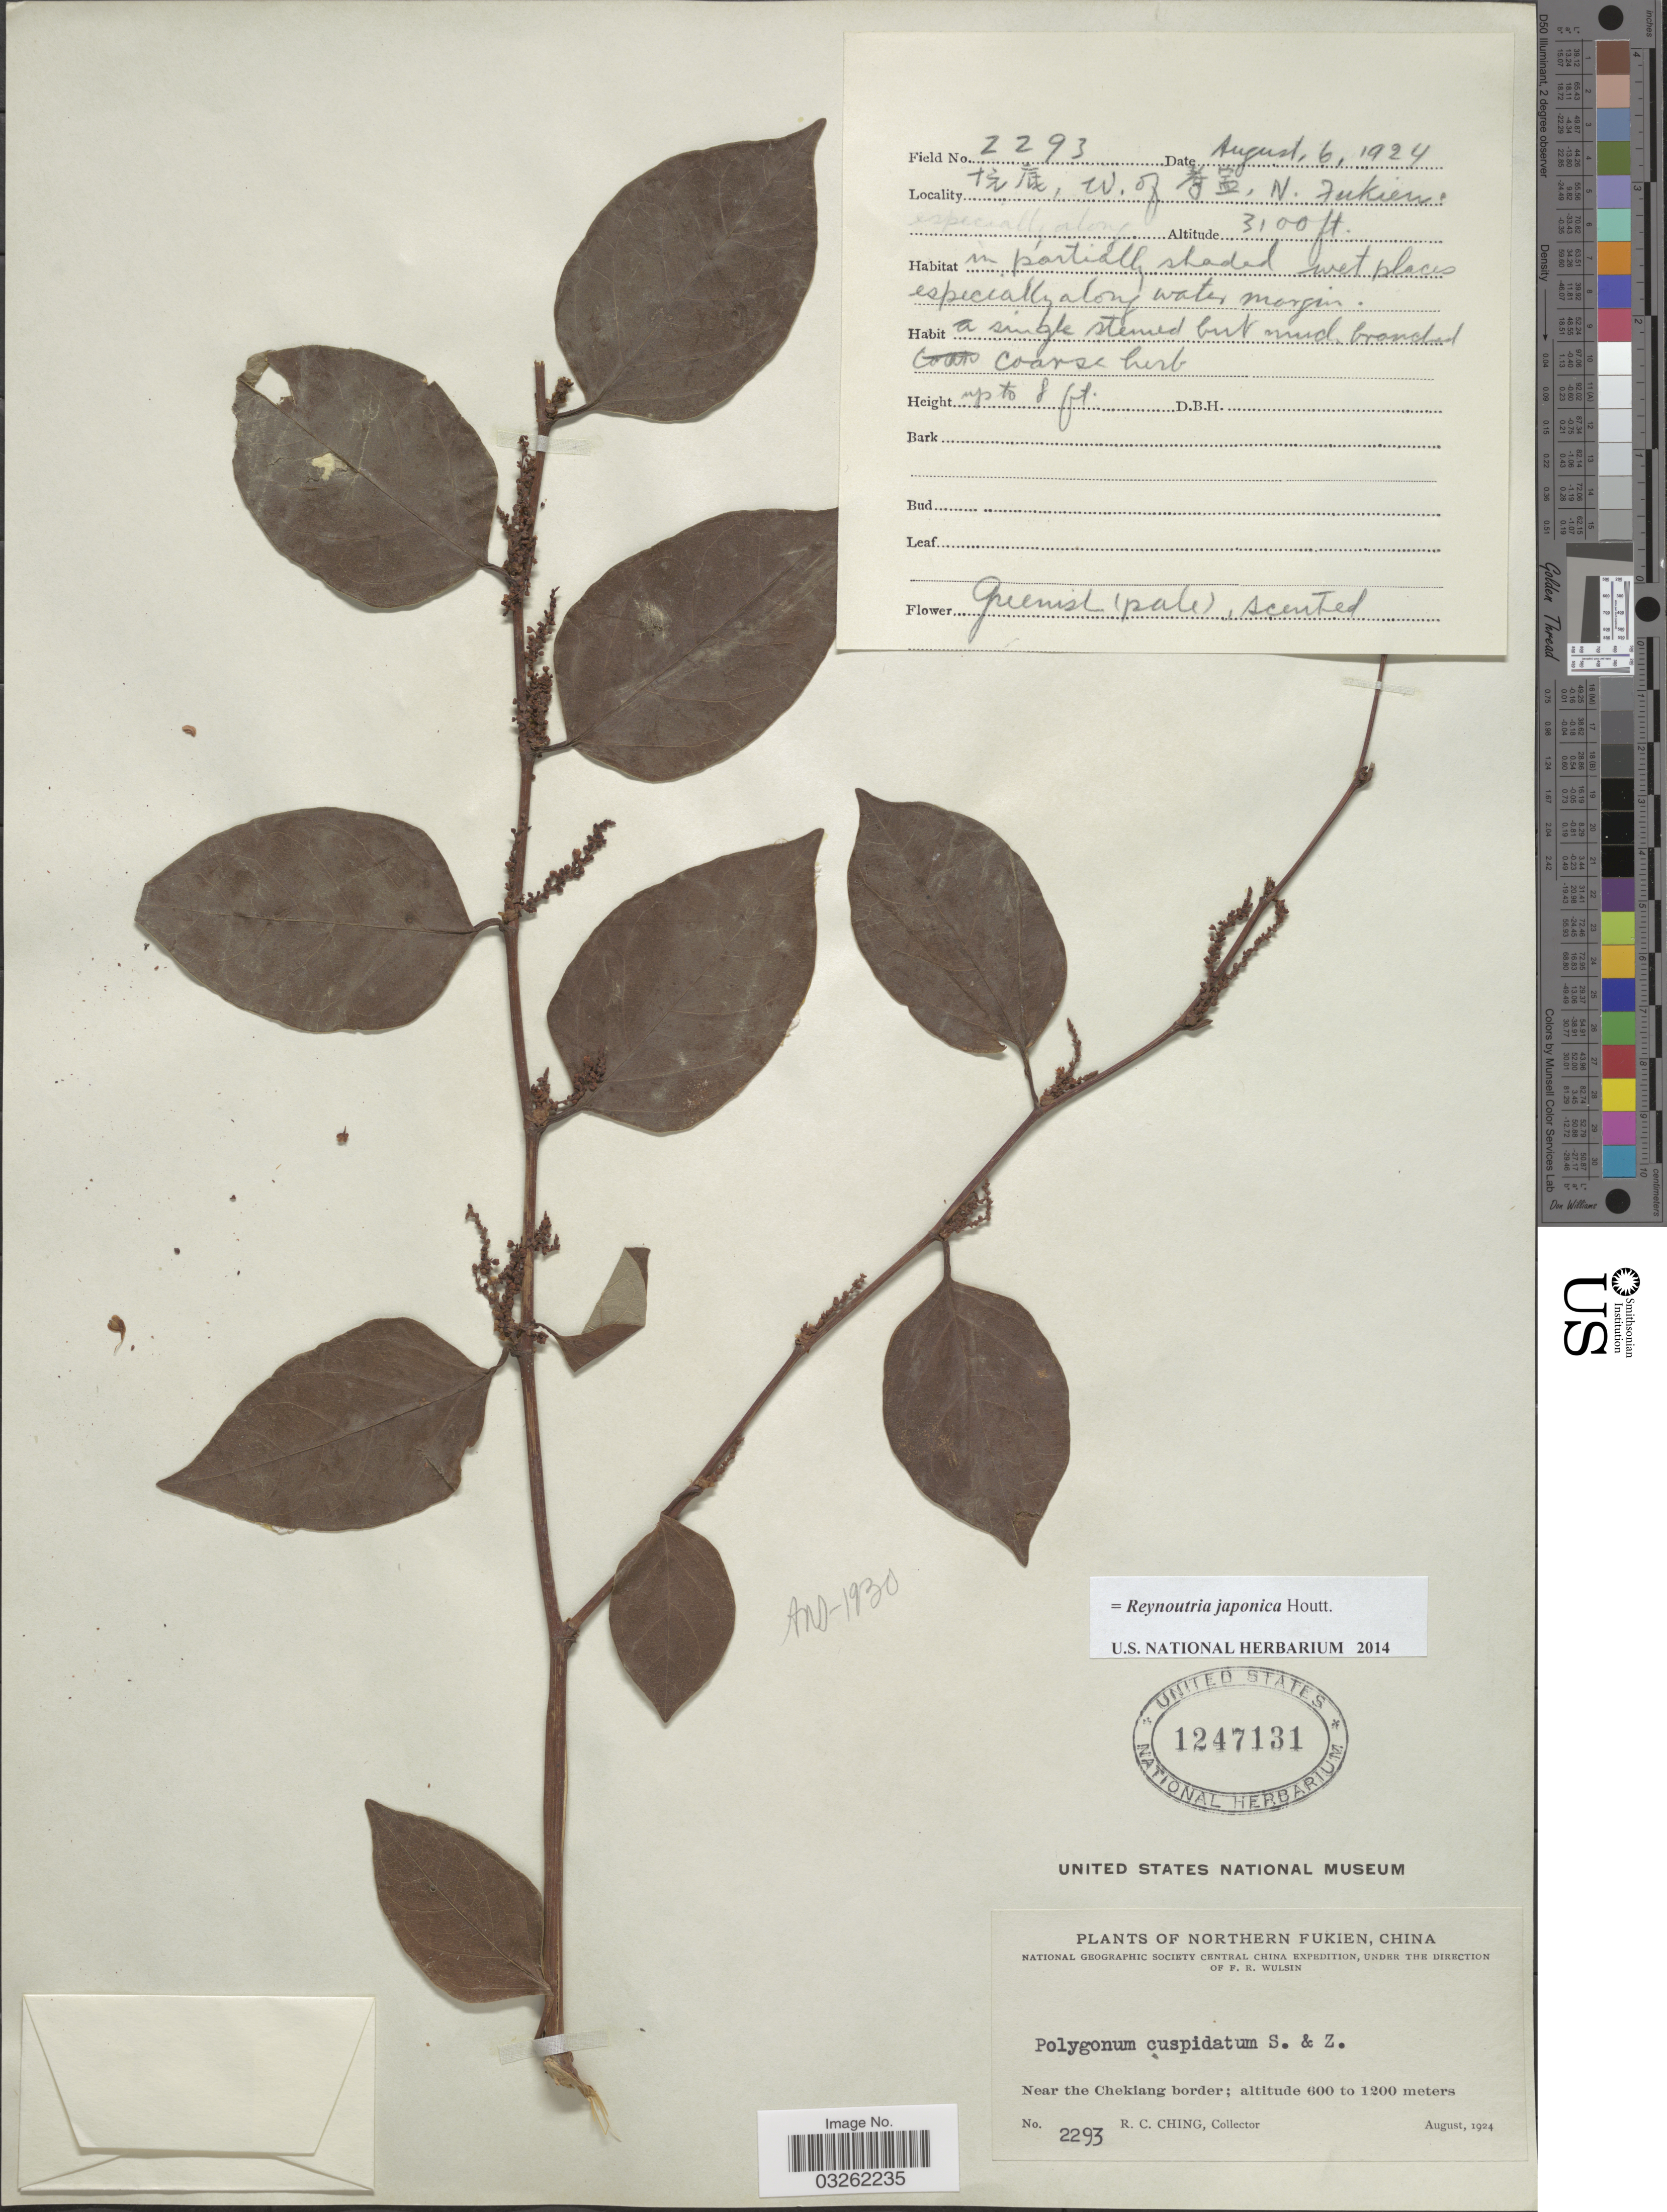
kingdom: Plantae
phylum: Tracheophyta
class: Magnoliopsida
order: Caryophyllales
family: Polygonaceae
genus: Reynoutria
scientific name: Reynoutria japonica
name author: Houtt.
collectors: R. C. Ching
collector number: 2293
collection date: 1924-08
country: China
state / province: Fujian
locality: Northern Fukien, Near the Chekiang border.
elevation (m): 600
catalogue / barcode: US 1247131